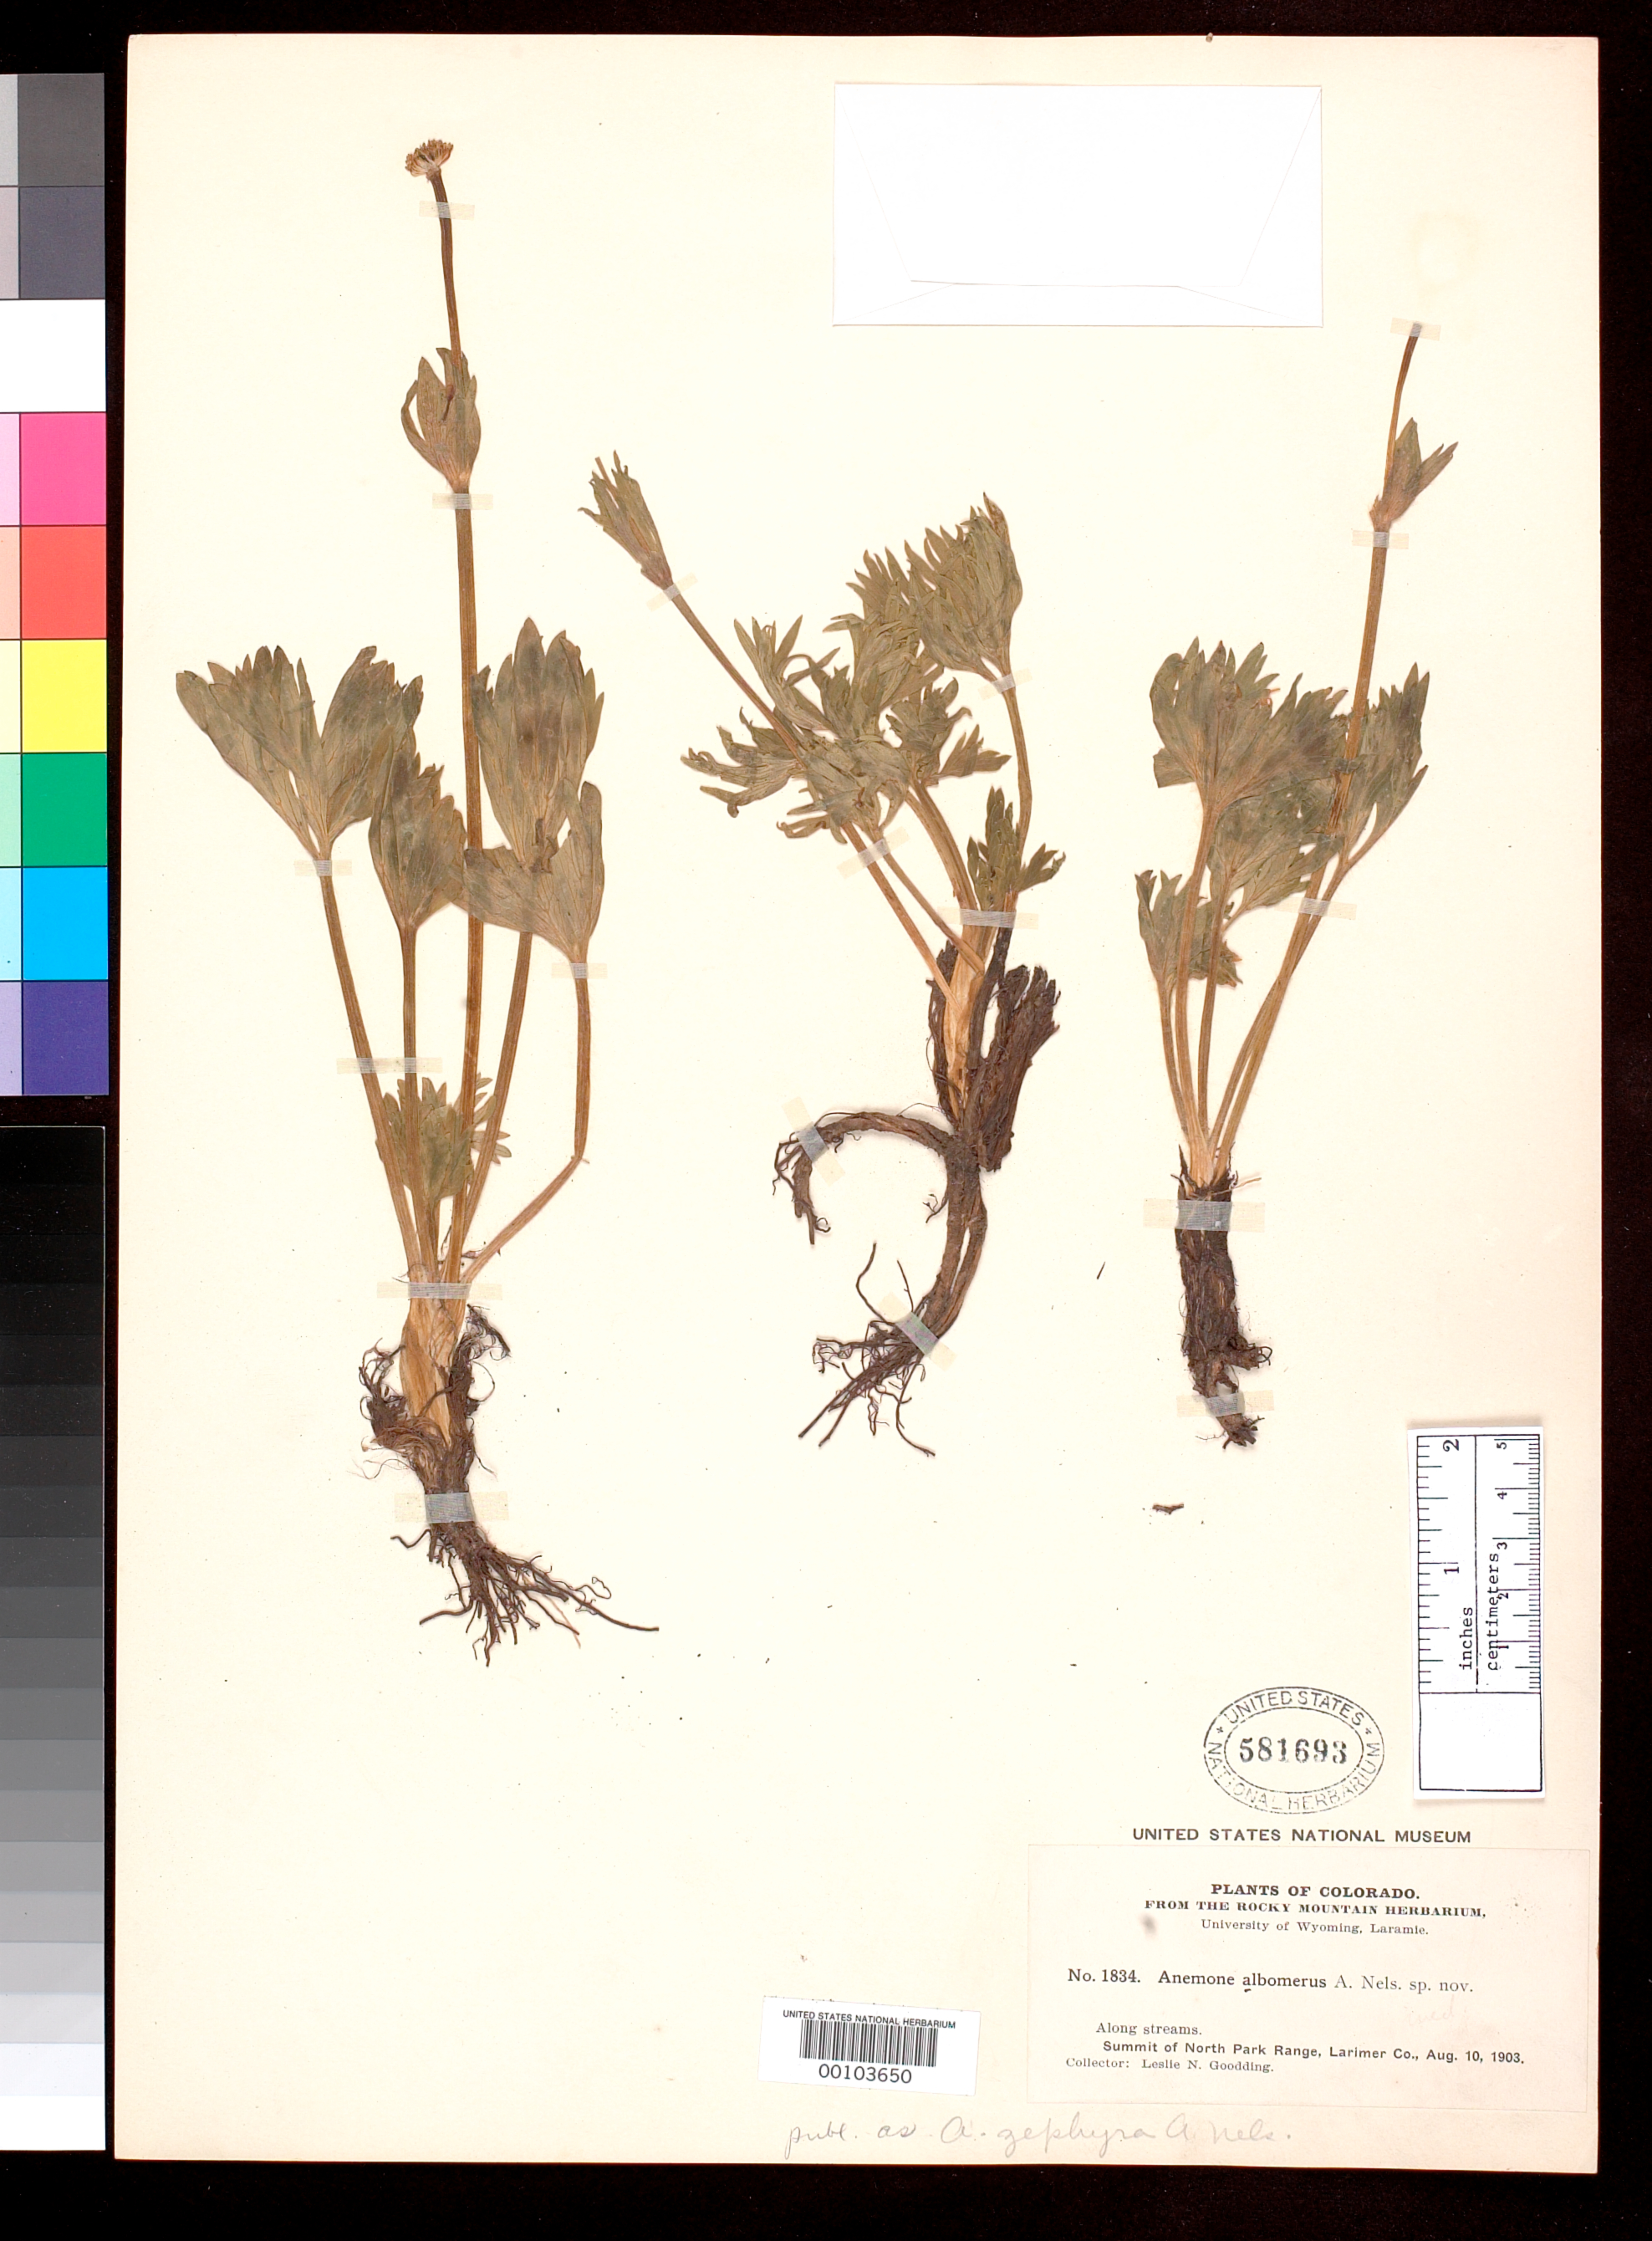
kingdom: Plantae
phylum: Tracheophyta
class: Magnoliopsida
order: Ranunculales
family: Ranunculaceae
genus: Anemone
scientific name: Anemone zephyra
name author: A. Nelson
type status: Type Collection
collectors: L. N. Goodding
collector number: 1834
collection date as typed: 10 Aug 1903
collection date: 1903-08-10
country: United States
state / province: Colorado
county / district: Larimer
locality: Summit of North Park Range.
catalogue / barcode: US 581693